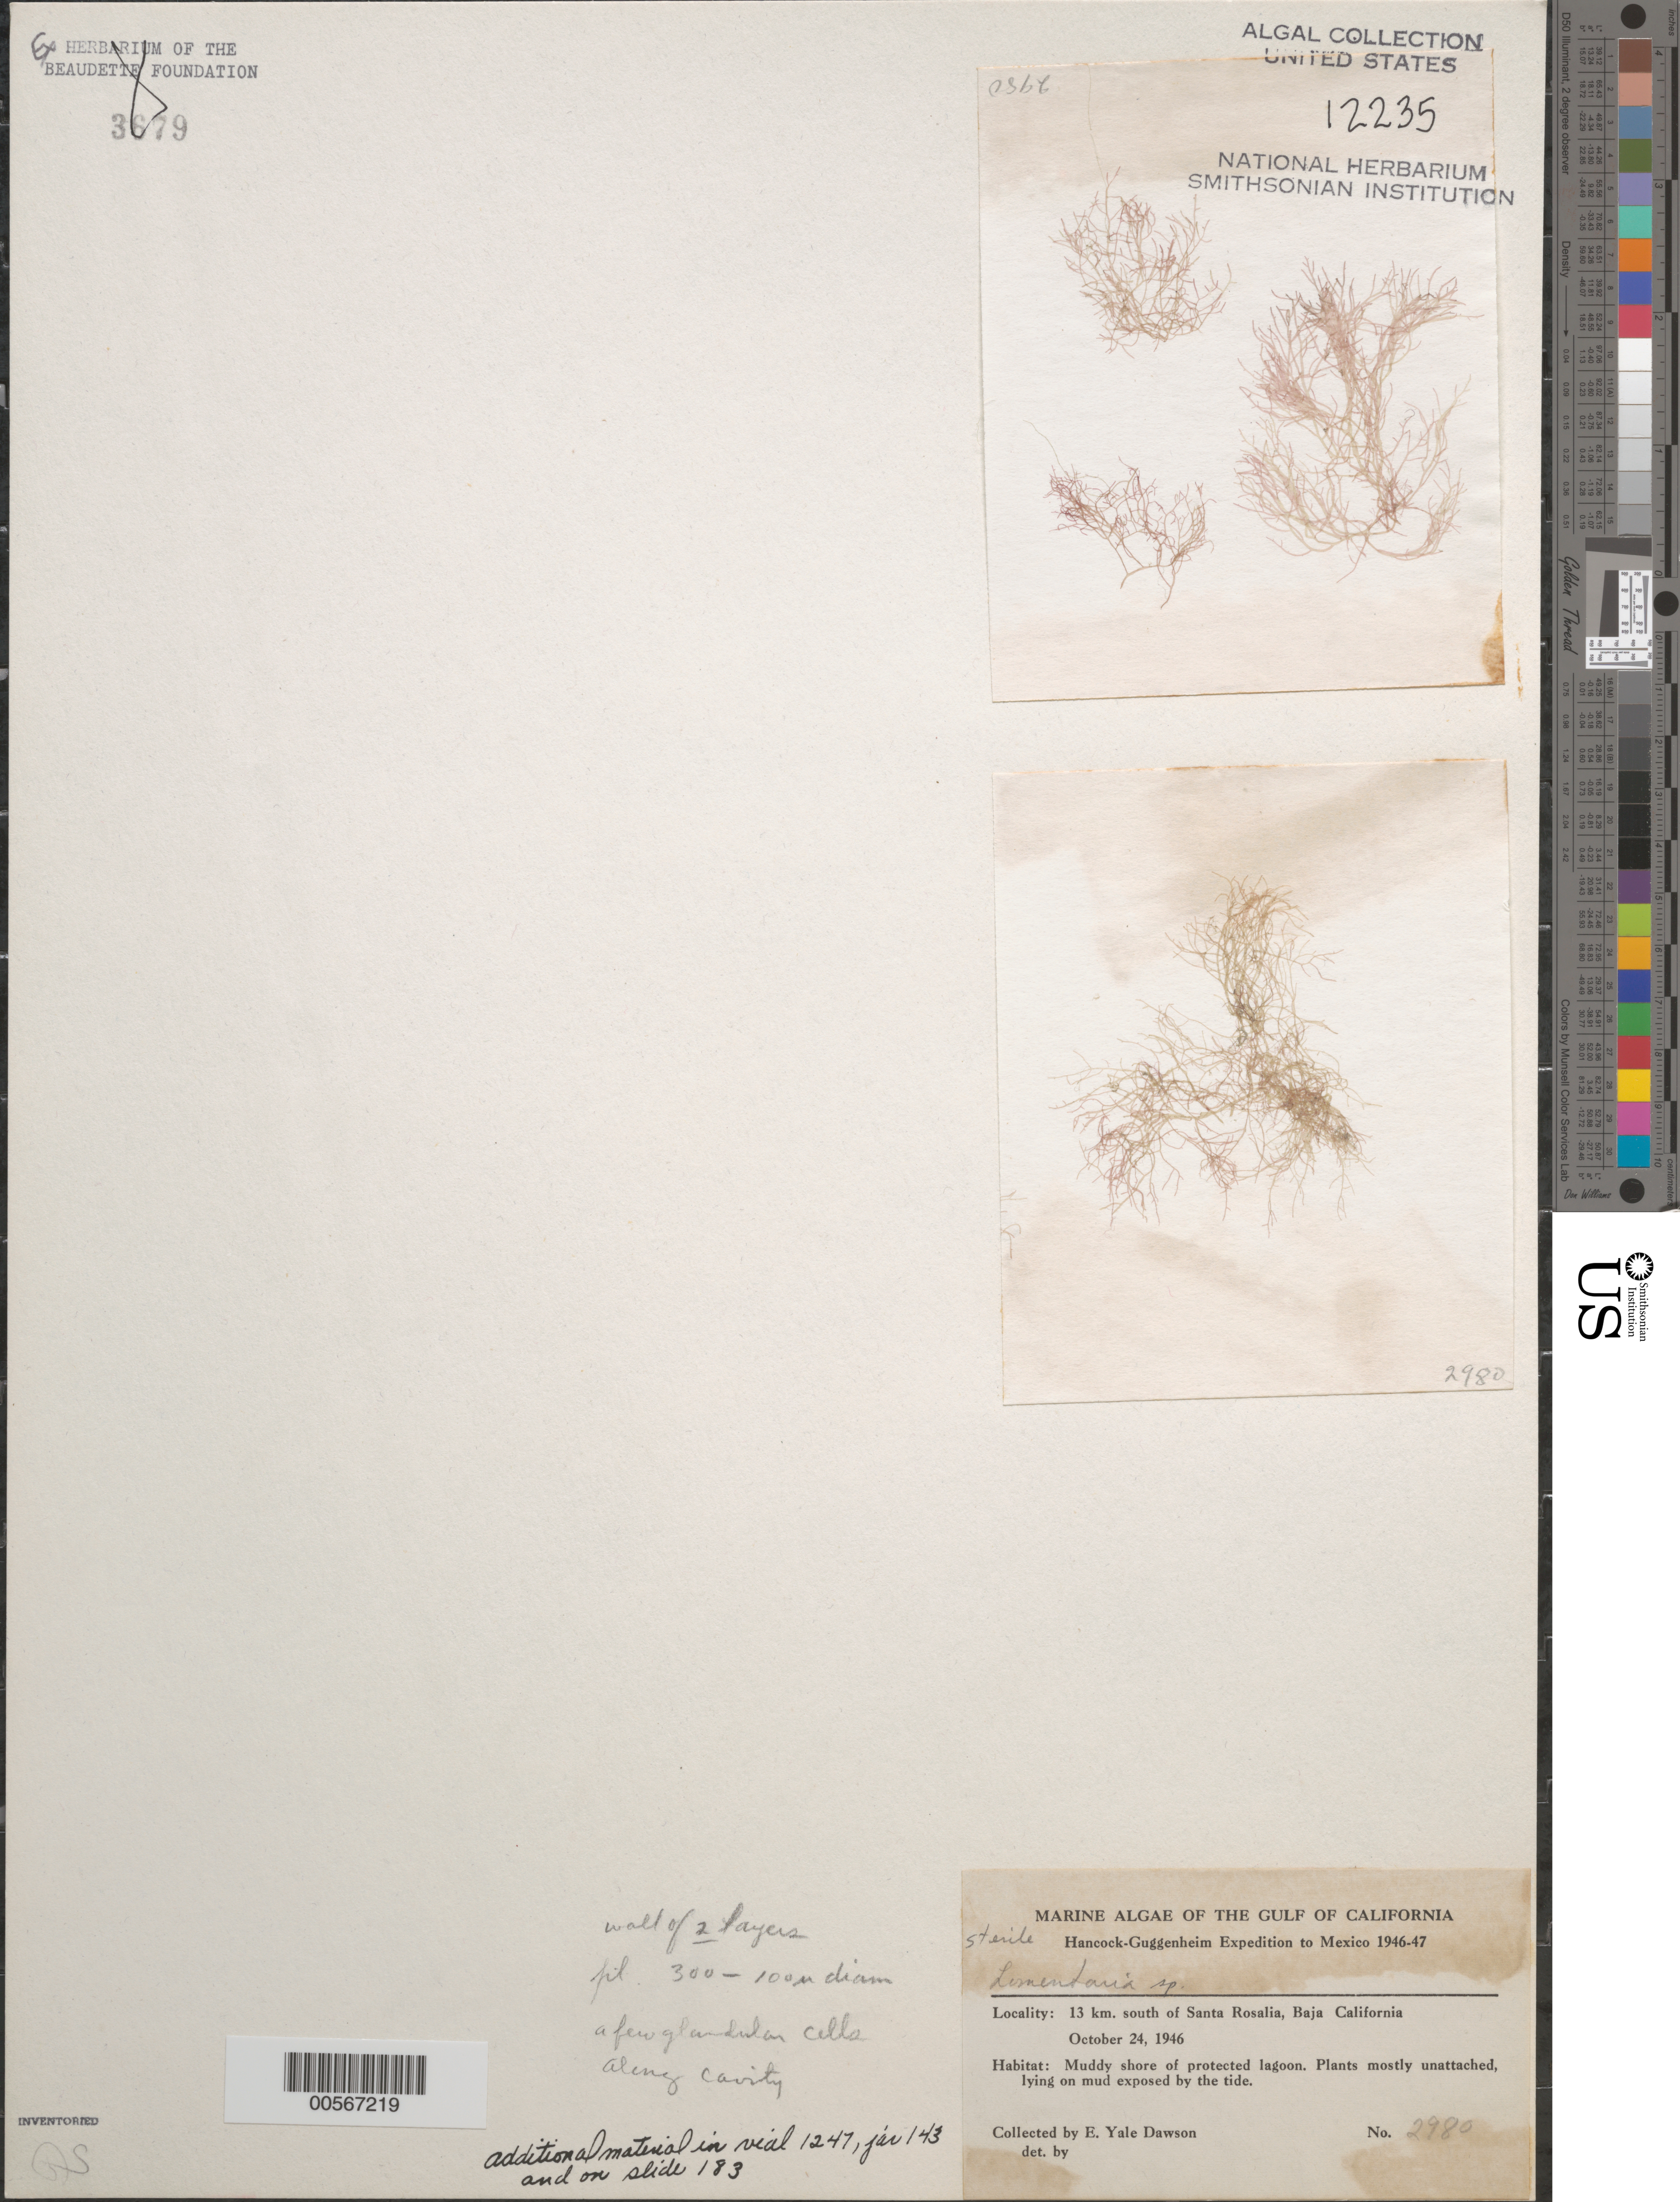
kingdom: Plantae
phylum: Rhodophyta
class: Florideophyceae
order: Rhodymeniales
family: Lomentariaceae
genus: Lomentaria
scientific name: Lomentaria sp.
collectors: E. Y. Dawson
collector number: EYD 2980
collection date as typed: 24 Oct 1946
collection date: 1946-10-24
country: Mexico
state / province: Baja California Sur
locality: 13 km south of Santa Rosalia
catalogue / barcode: US 12235